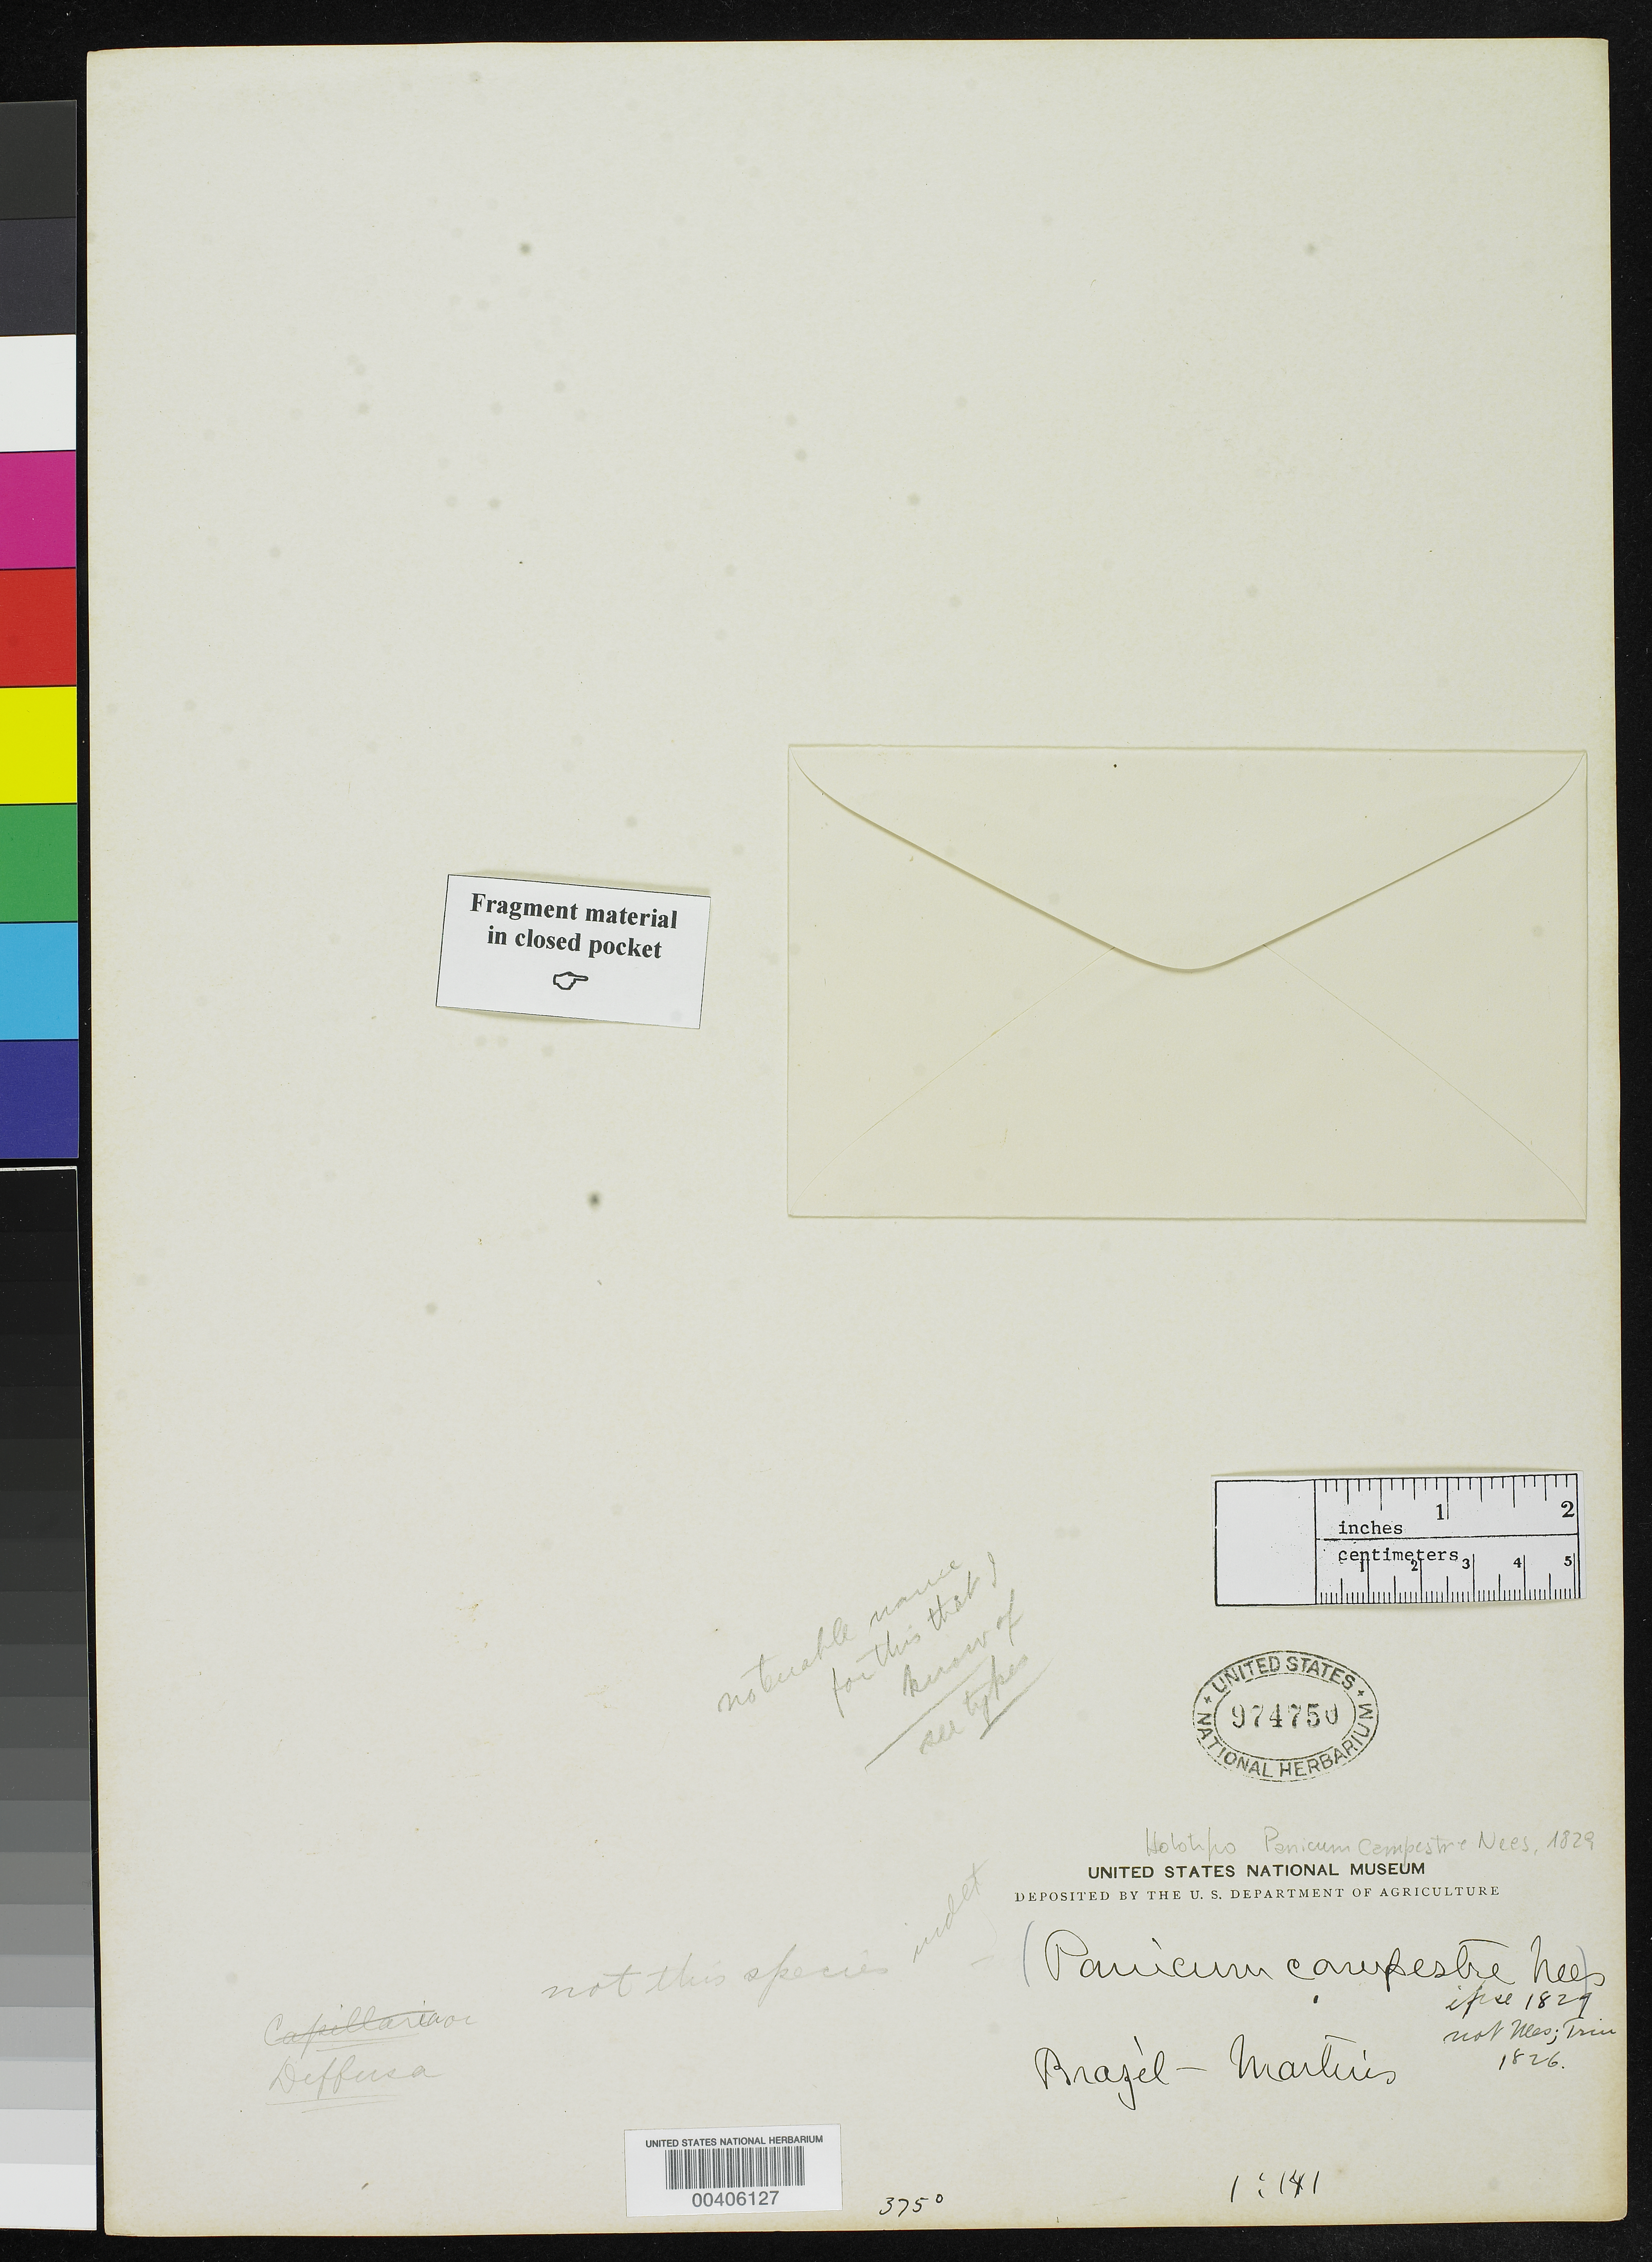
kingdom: Plantae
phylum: Tracheophyta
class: Liliopsida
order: Poales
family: Poaceae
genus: Panicum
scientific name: Panicum campestre Nees, nom. illeg.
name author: Nees in Mart.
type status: Possible Type; Type Collection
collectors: C. F. Martius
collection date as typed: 17 Dec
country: Brazil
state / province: São Paulo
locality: Between Taubate and Pendamonhangaba.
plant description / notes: Fragmentary material of type specimen ex herb. Munich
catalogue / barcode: US 974750